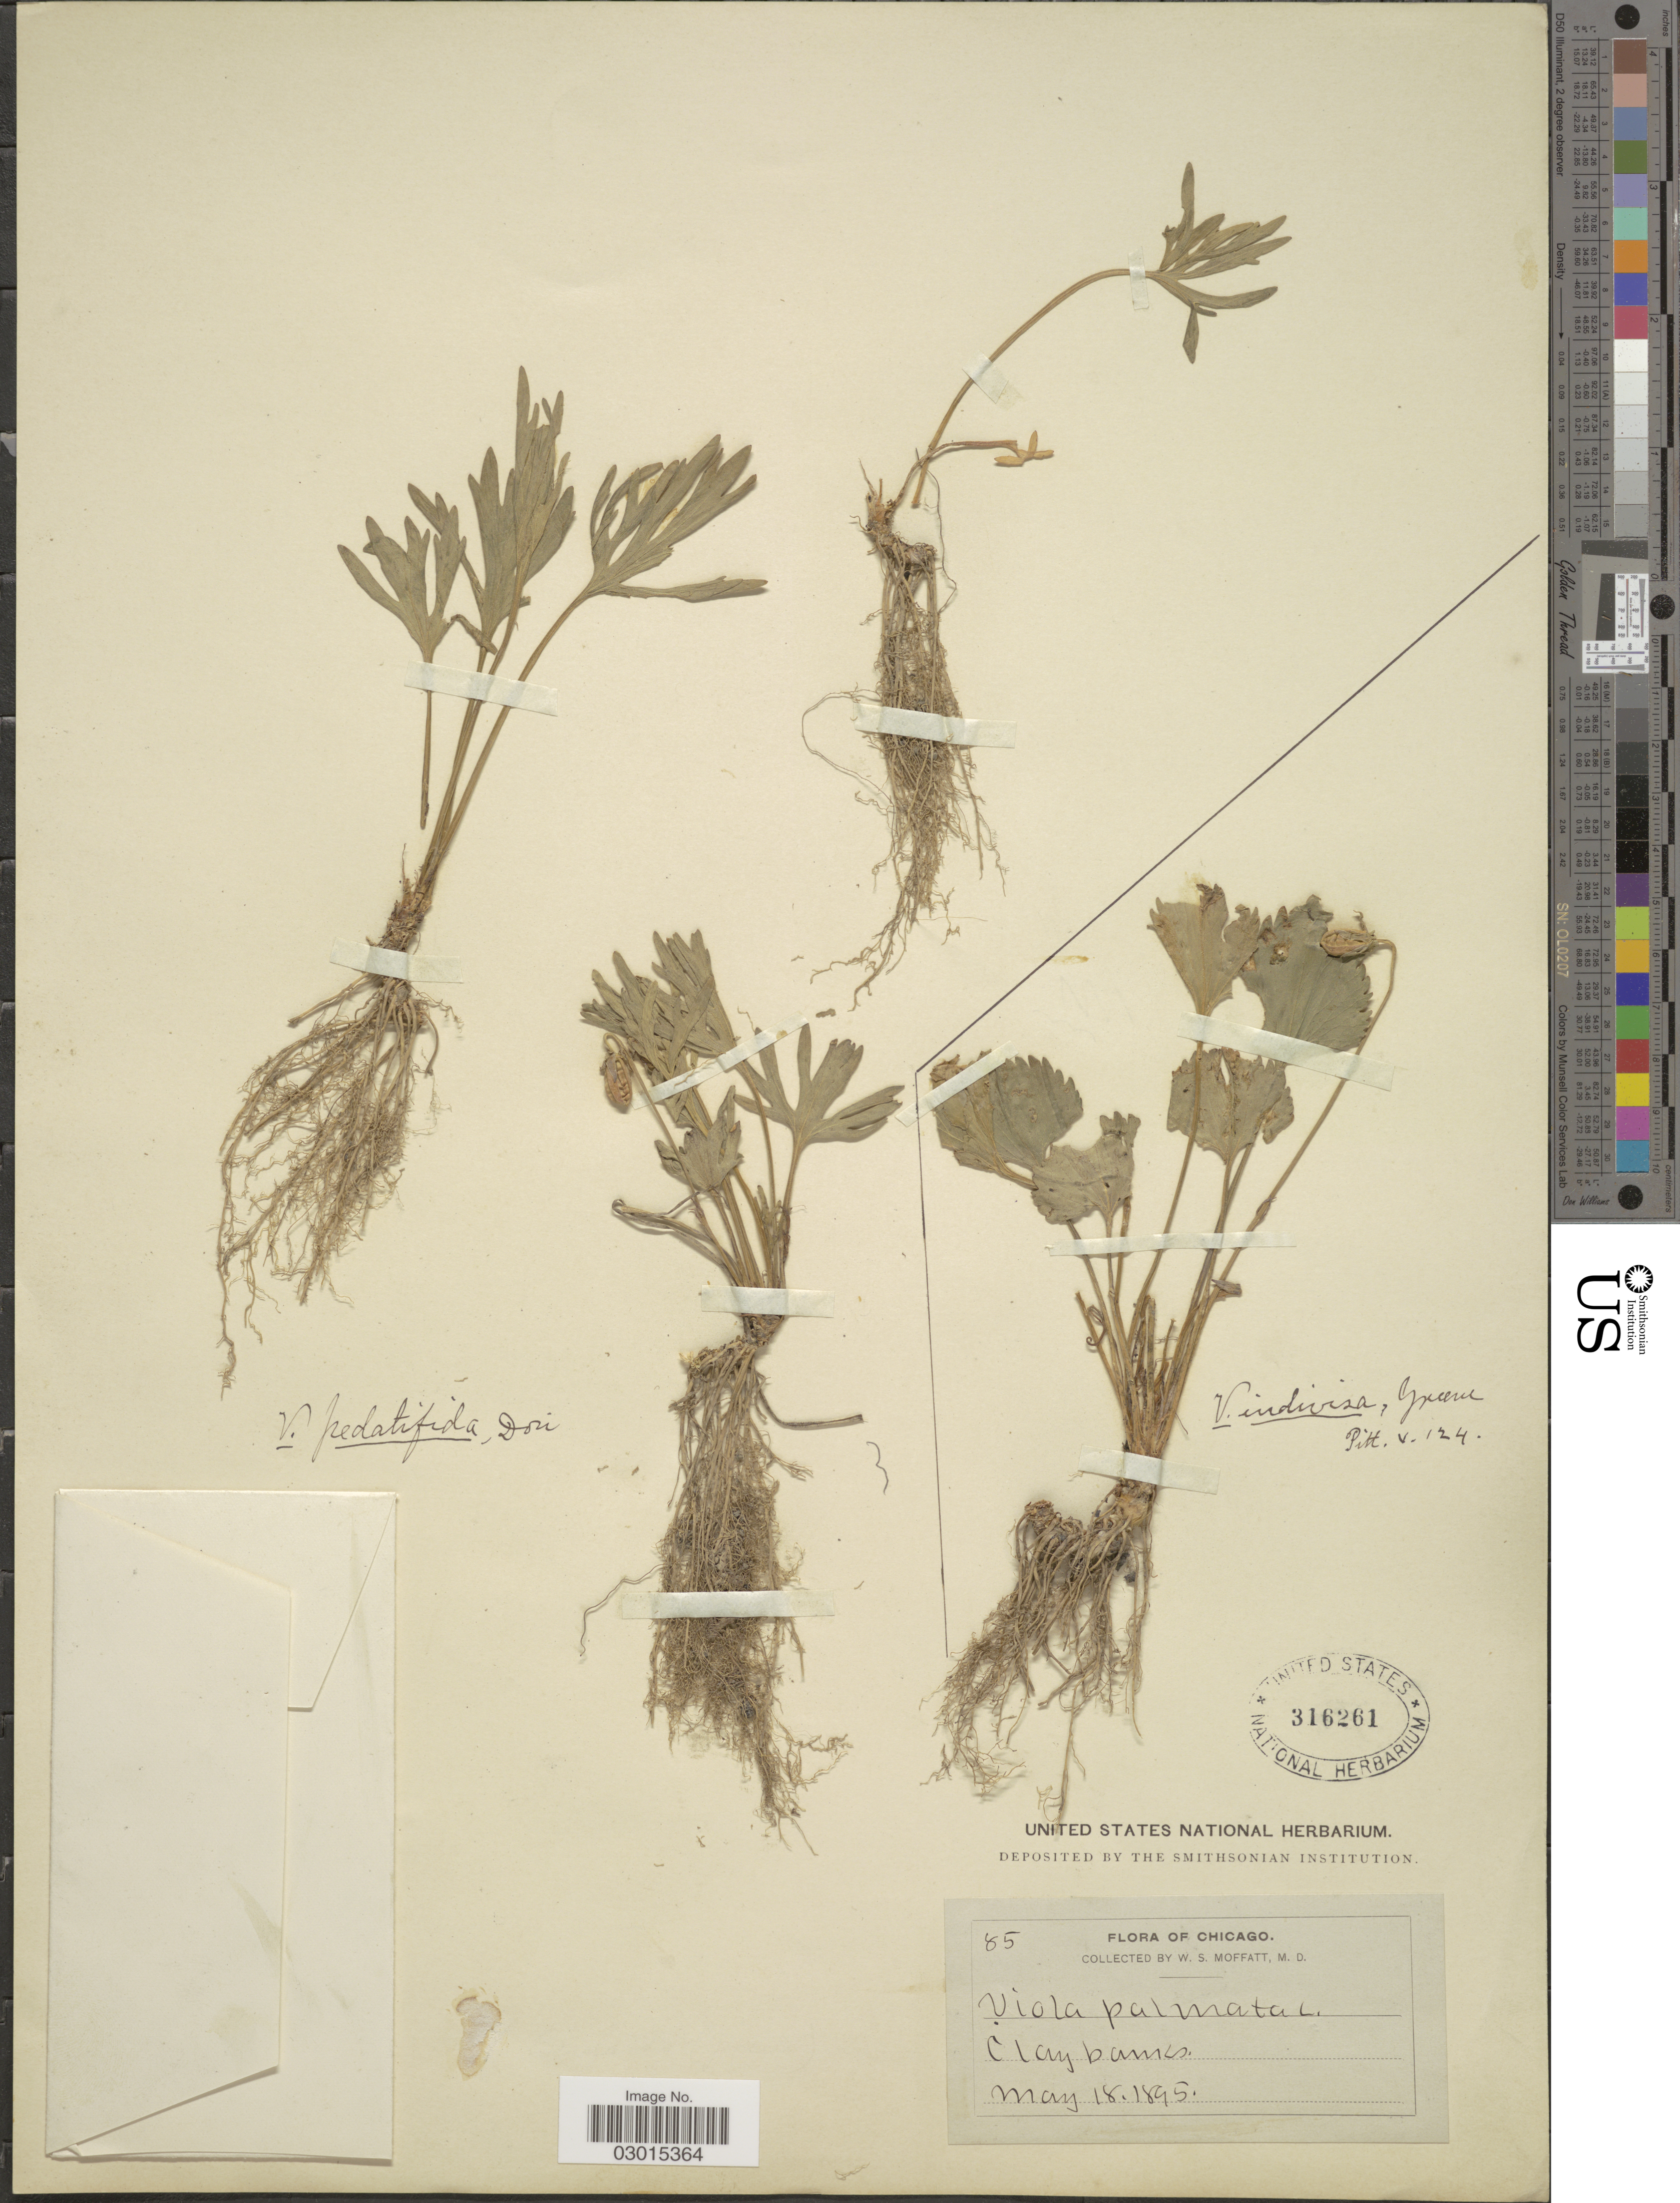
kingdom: Plantae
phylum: Tracheophyta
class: Magnoliopsida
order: Malpighiales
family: Violaceae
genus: Viola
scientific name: Viola x indivisa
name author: Greene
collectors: W. Moffatt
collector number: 85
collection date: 1895-05-18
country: United States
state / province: Illinois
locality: Chicago.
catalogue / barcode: US 316261